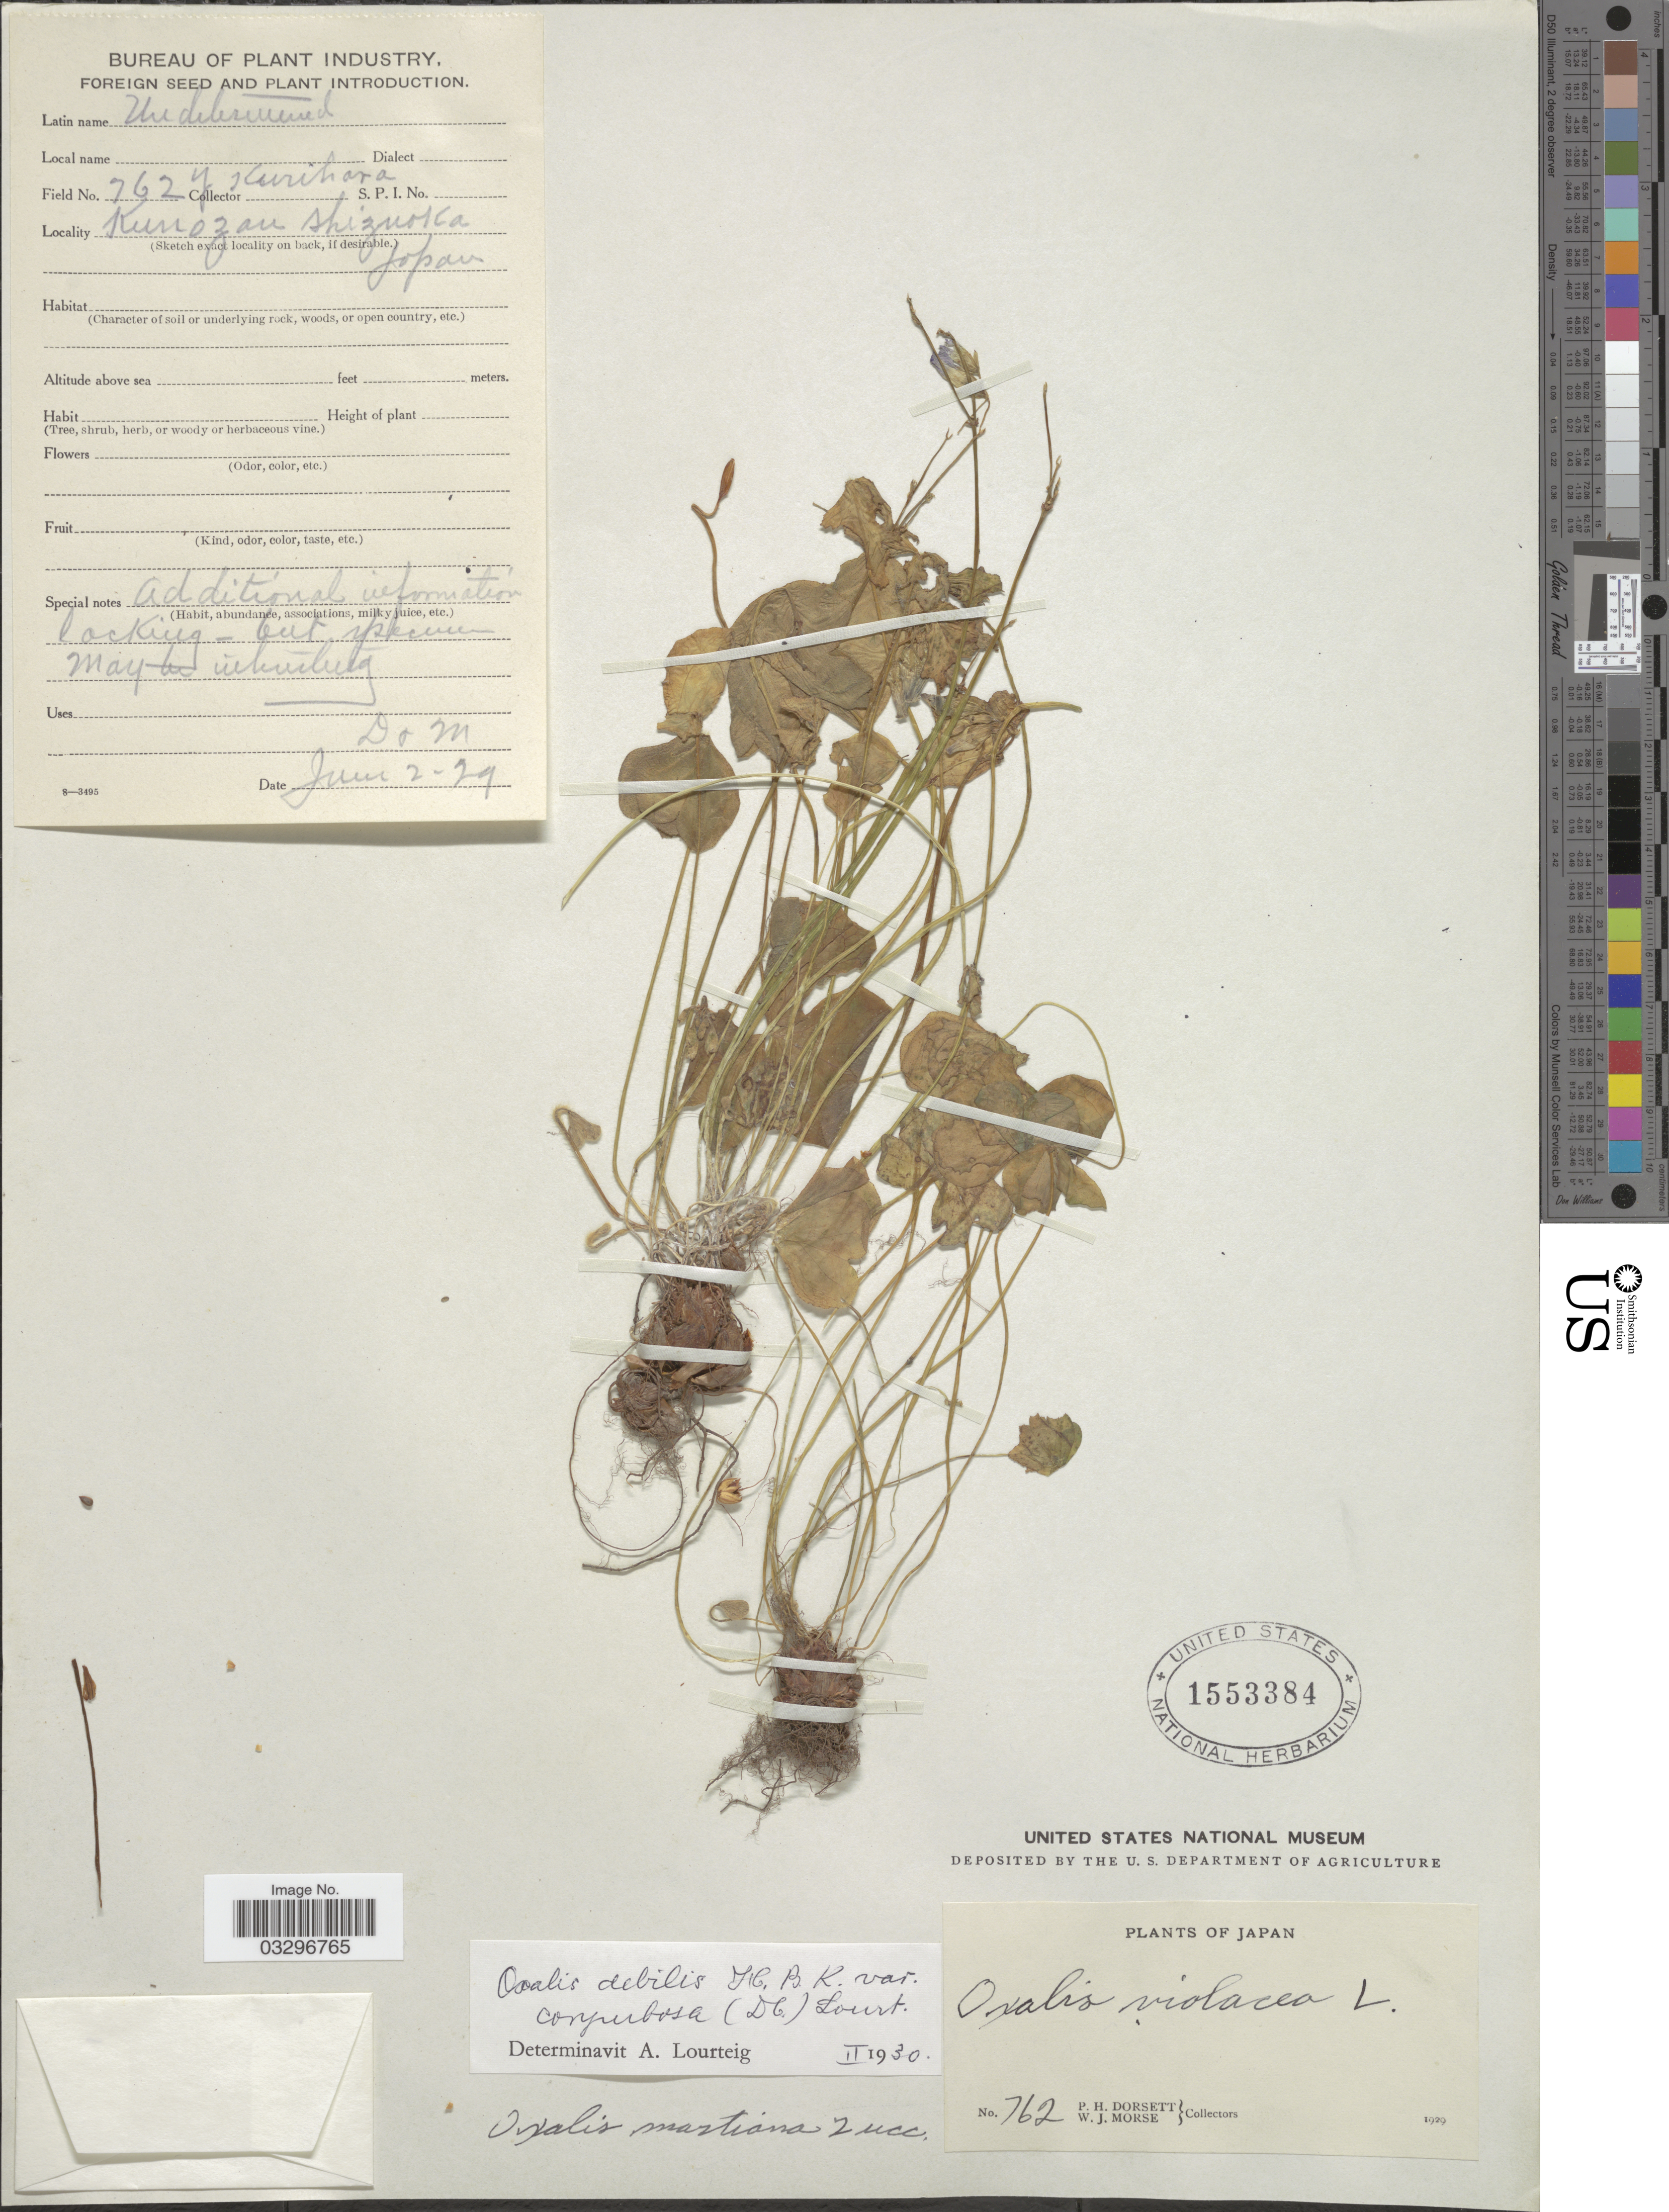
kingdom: Plantae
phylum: Tracheophyta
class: Magnoliopsida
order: Oxalidales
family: Oxalidaceae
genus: Oxalis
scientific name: Oxalis debilis var. corymbosa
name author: (DC.) Lourteig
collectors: P. H. Dorsett & W. J. Morse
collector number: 762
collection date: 1929-06-02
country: Japan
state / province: Sizuoka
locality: Kunozau shizuoka.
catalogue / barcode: US 1553384